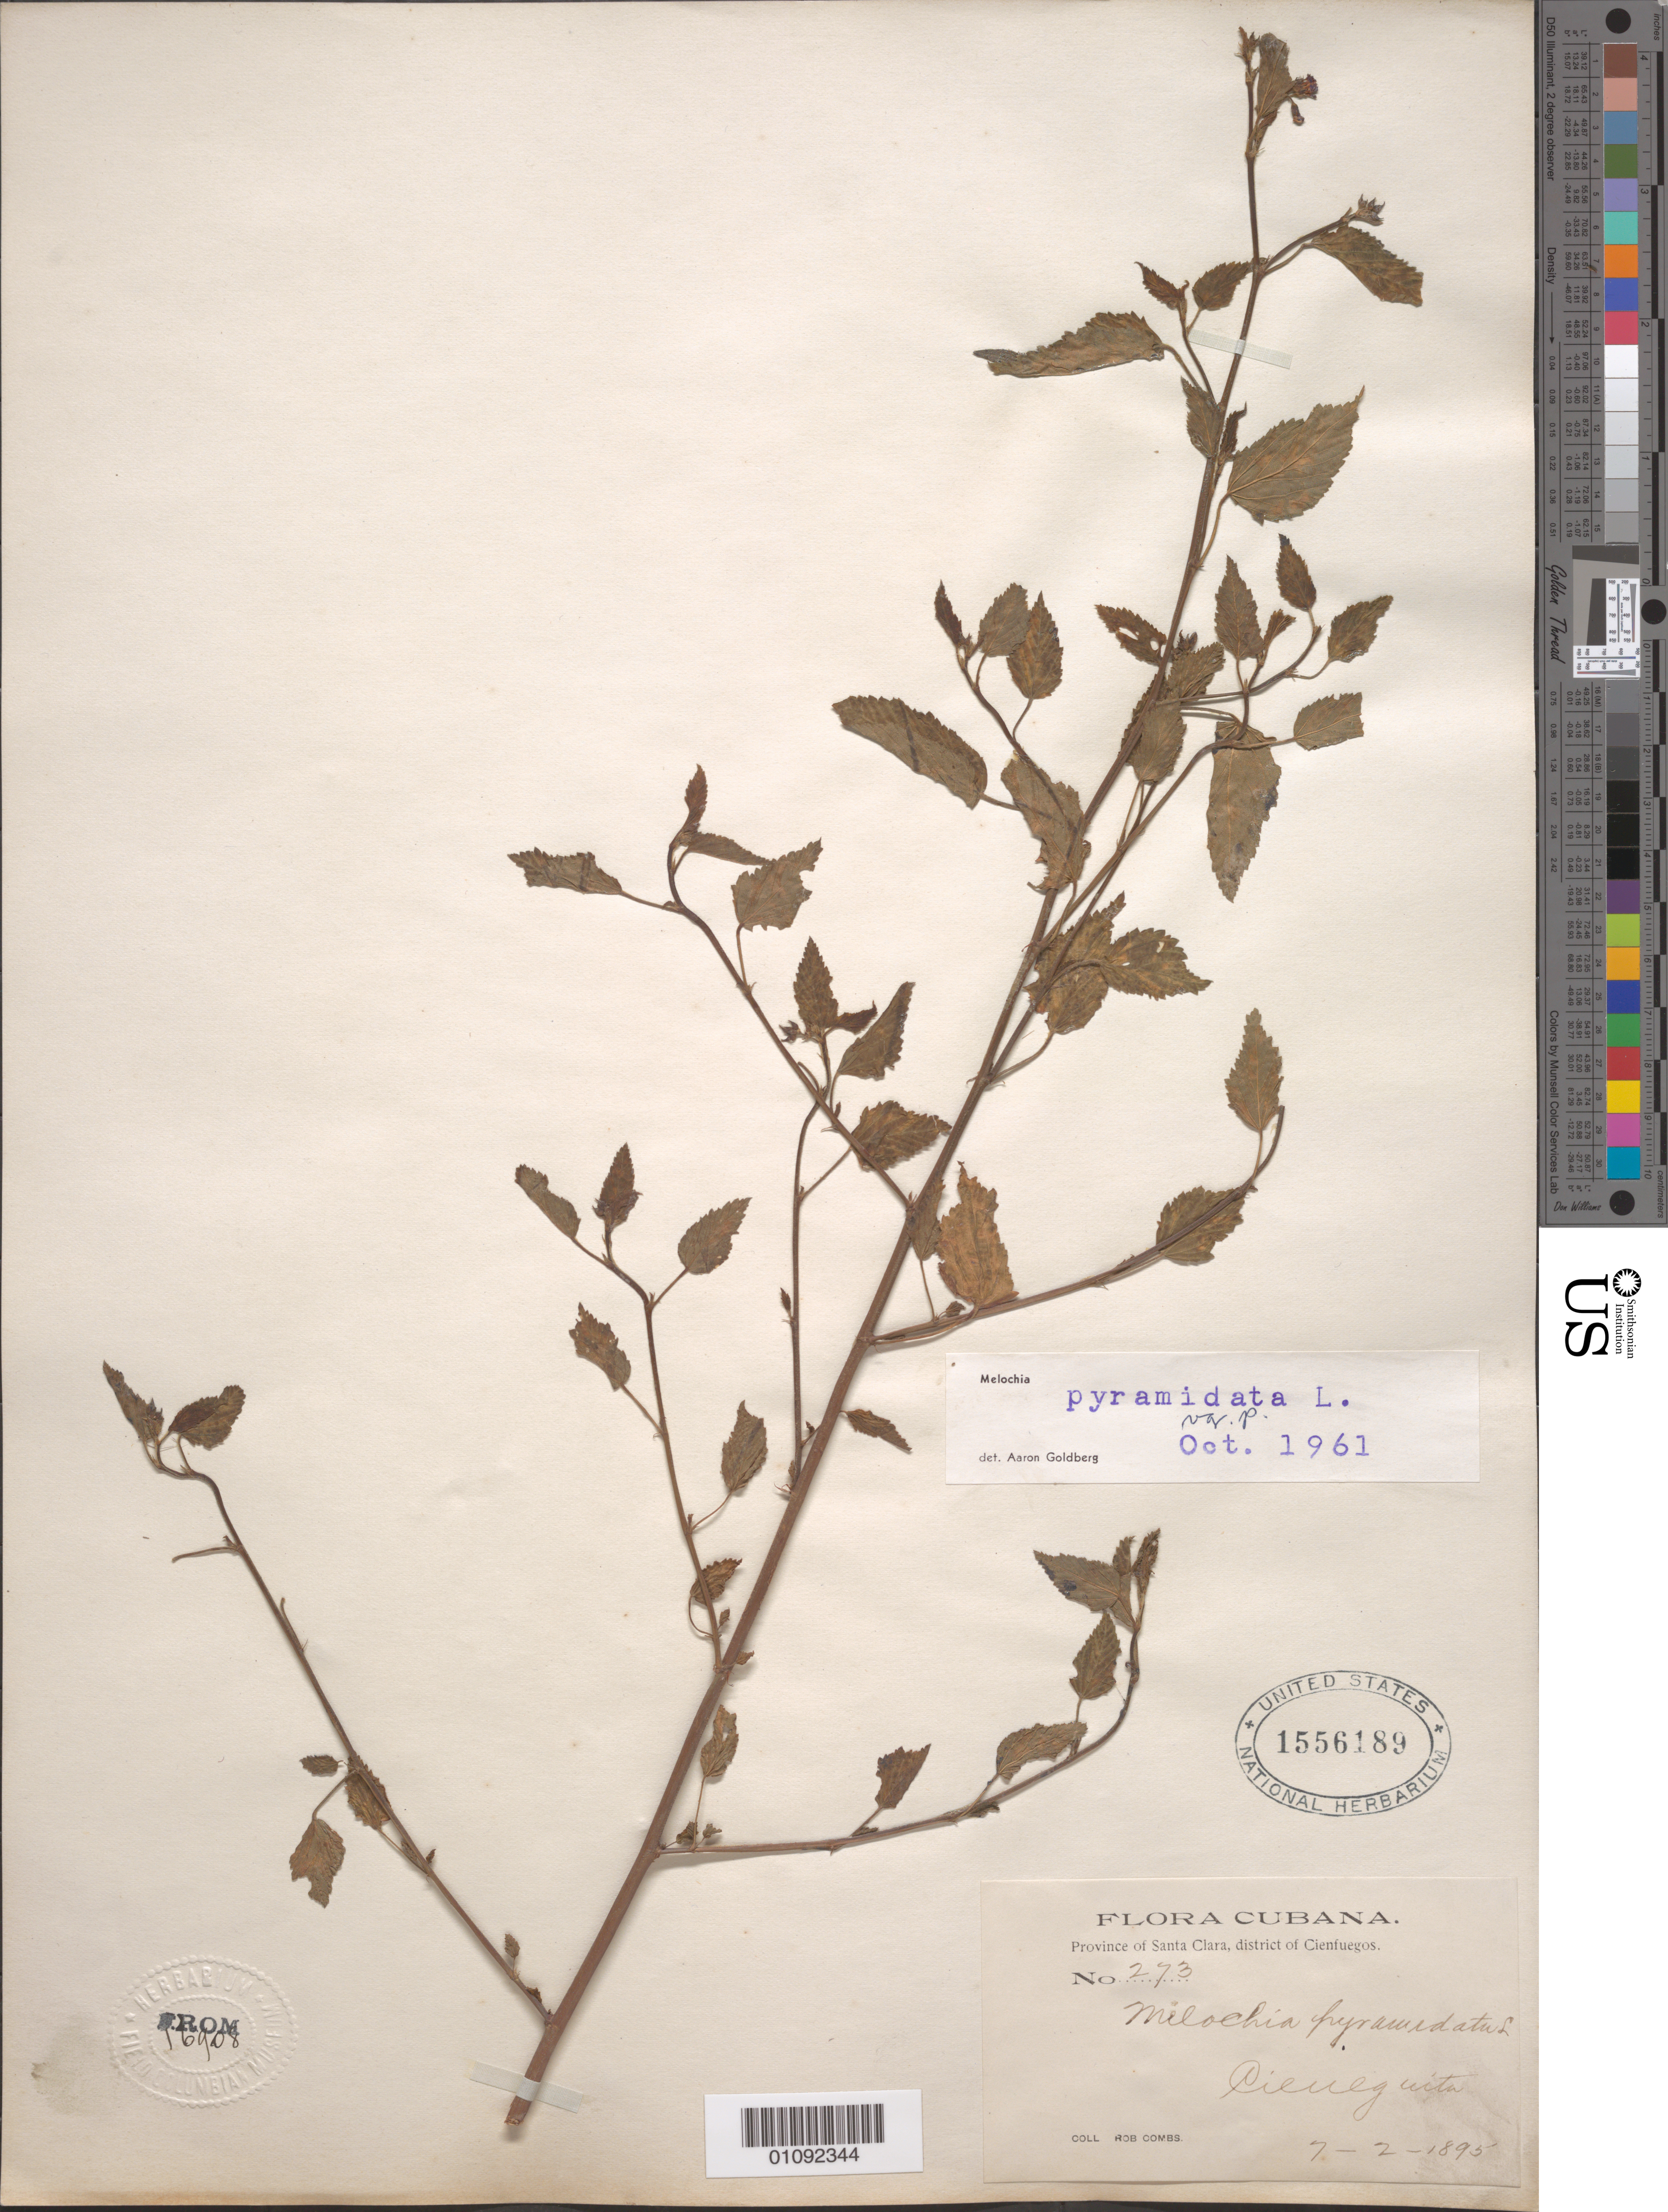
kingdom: Plantae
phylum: Tracheophyta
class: Magnoliopsida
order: Malvales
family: Malvaceae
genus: Melochia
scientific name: Melochia pyramidata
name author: L.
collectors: R. Combs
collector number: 273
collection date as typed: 07 Feb 1895 or 02 Jul 1895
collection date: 1895-02-07 or 1895-07-02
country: Cuba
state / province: Cienfuegos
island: Cuba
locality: Cieneguita, district of Cienfuegos, Province of Santa Clara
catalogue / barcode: US 1556189